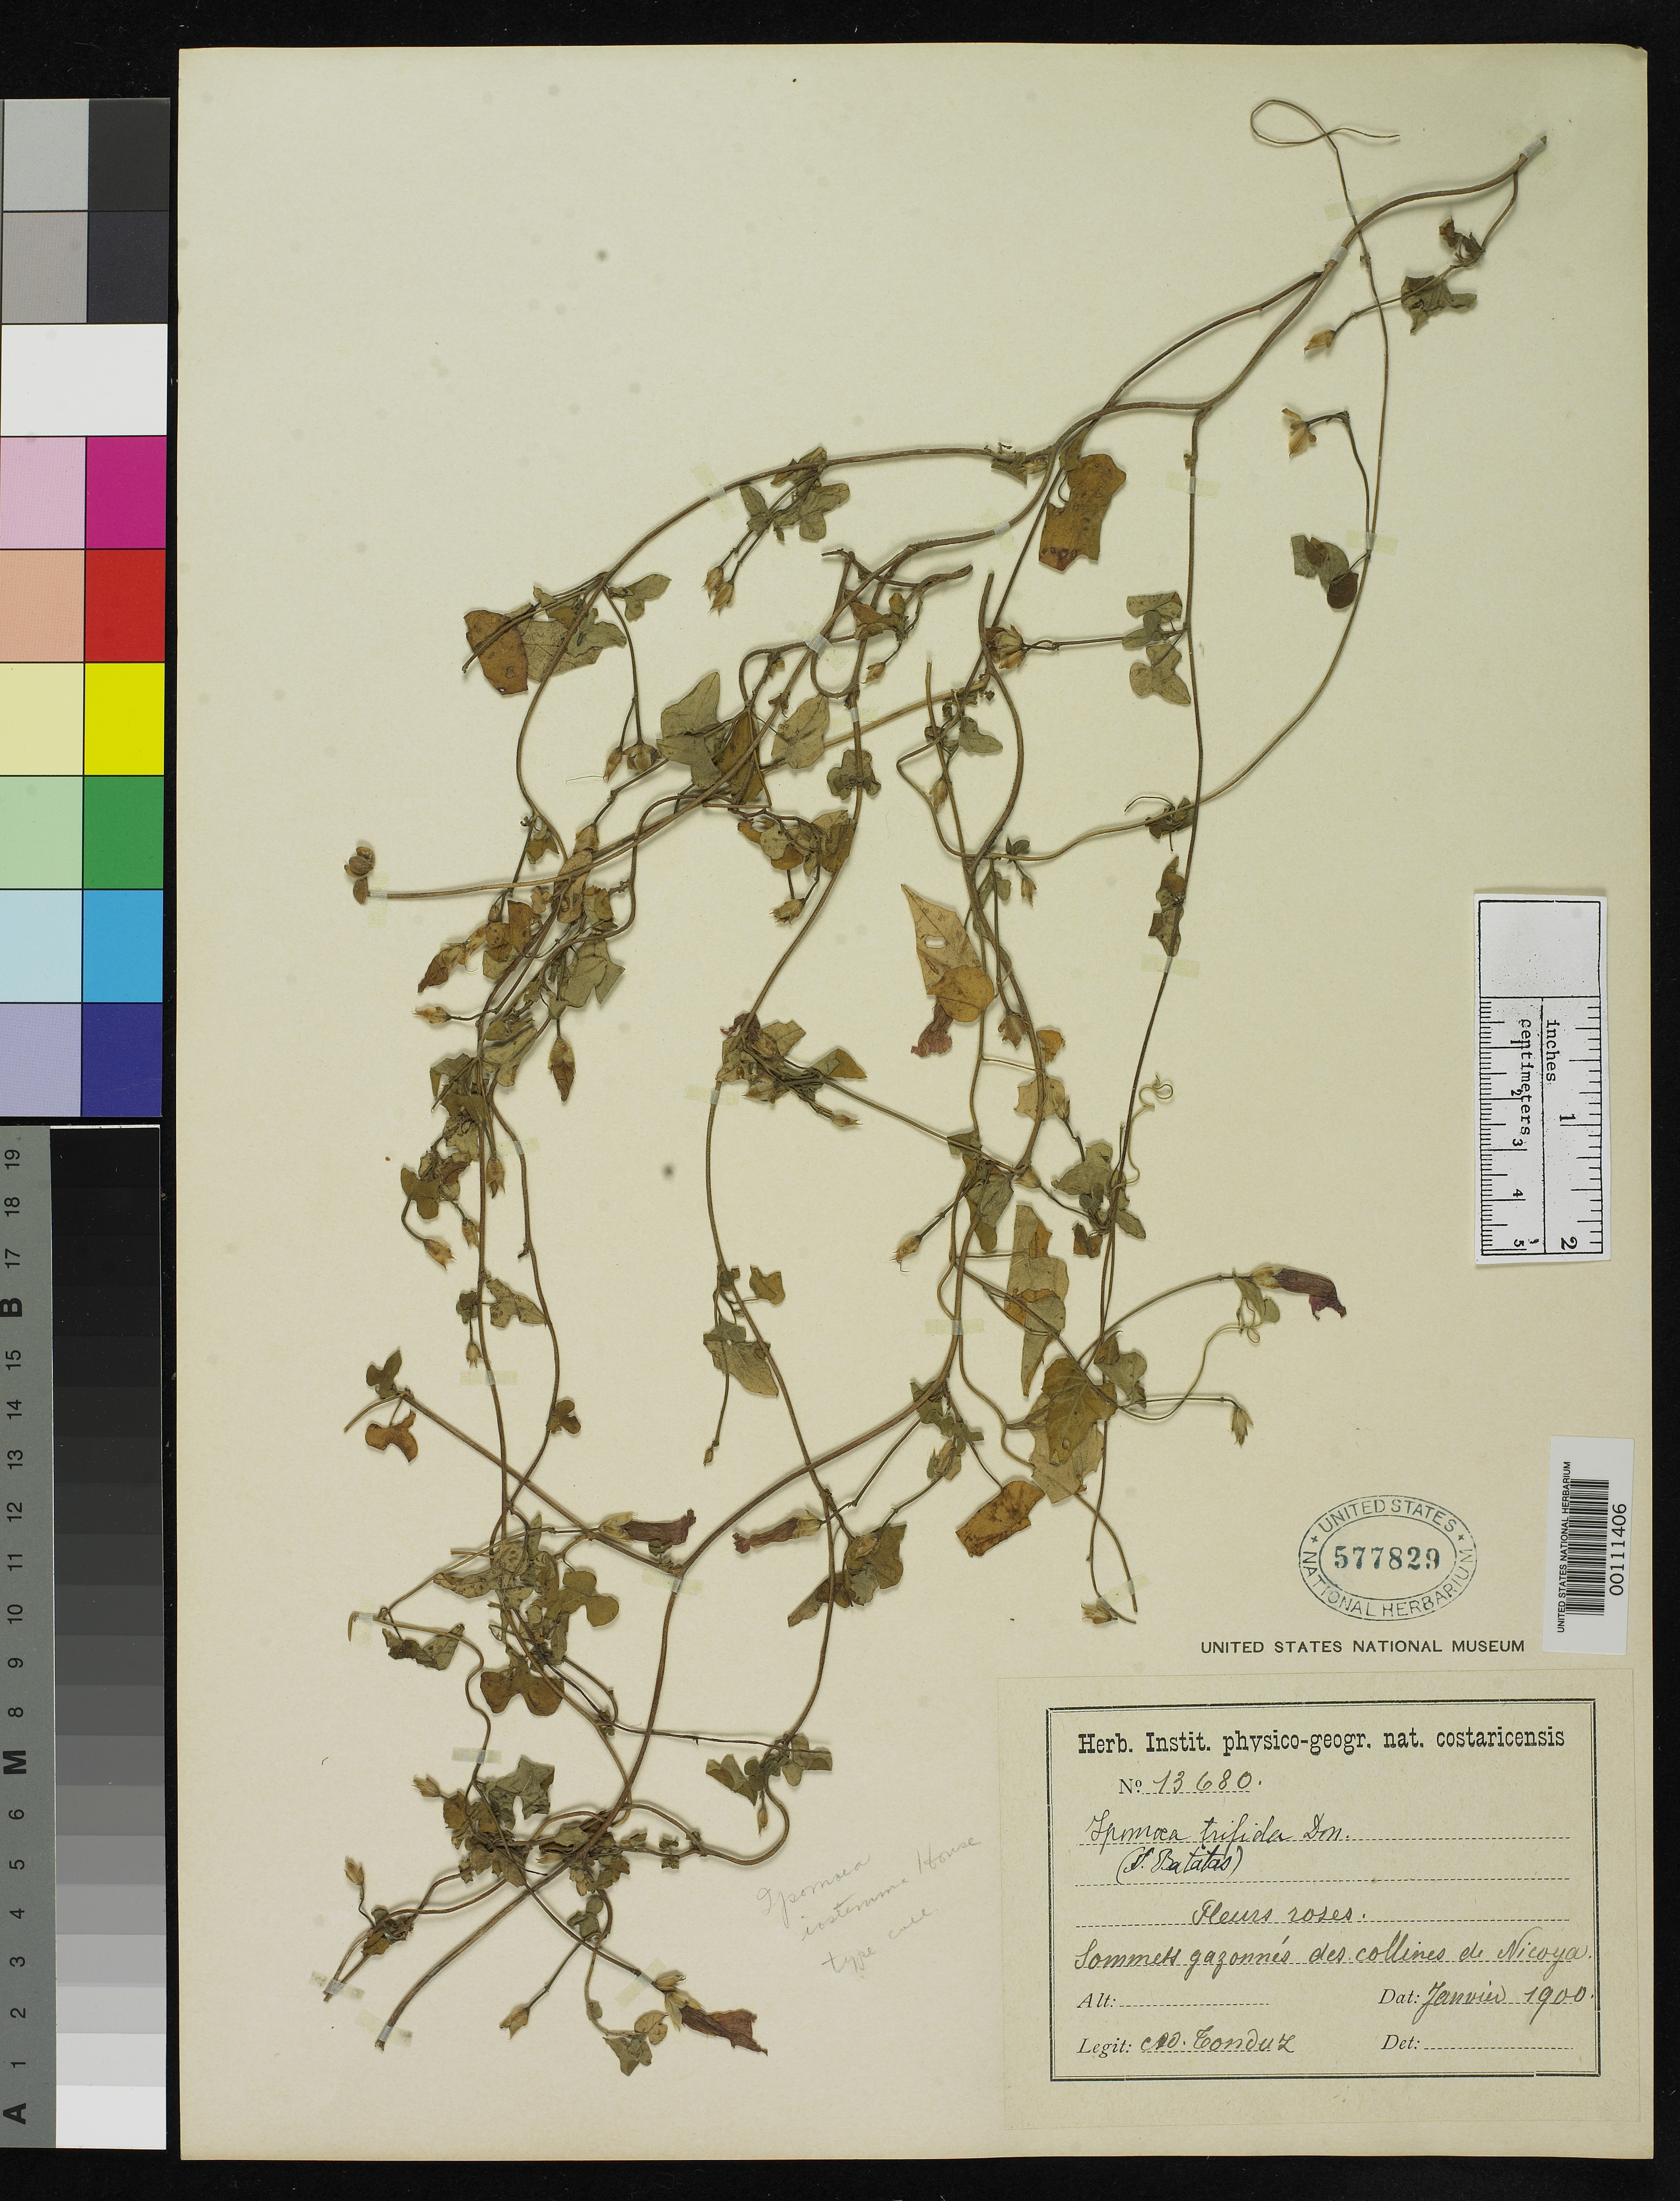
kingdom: Plantae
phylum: Tracheophyta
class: Magnoliopsida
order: Solanales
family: Convolvulaceae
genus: Ipomoea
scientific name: Ipomoea iostemma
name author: House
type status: Isotype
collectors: A. Tonduz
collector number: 13680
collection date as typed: Jan 1900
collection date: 1900-01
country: Costa Rica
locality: Nicoya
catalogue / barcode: US 577829